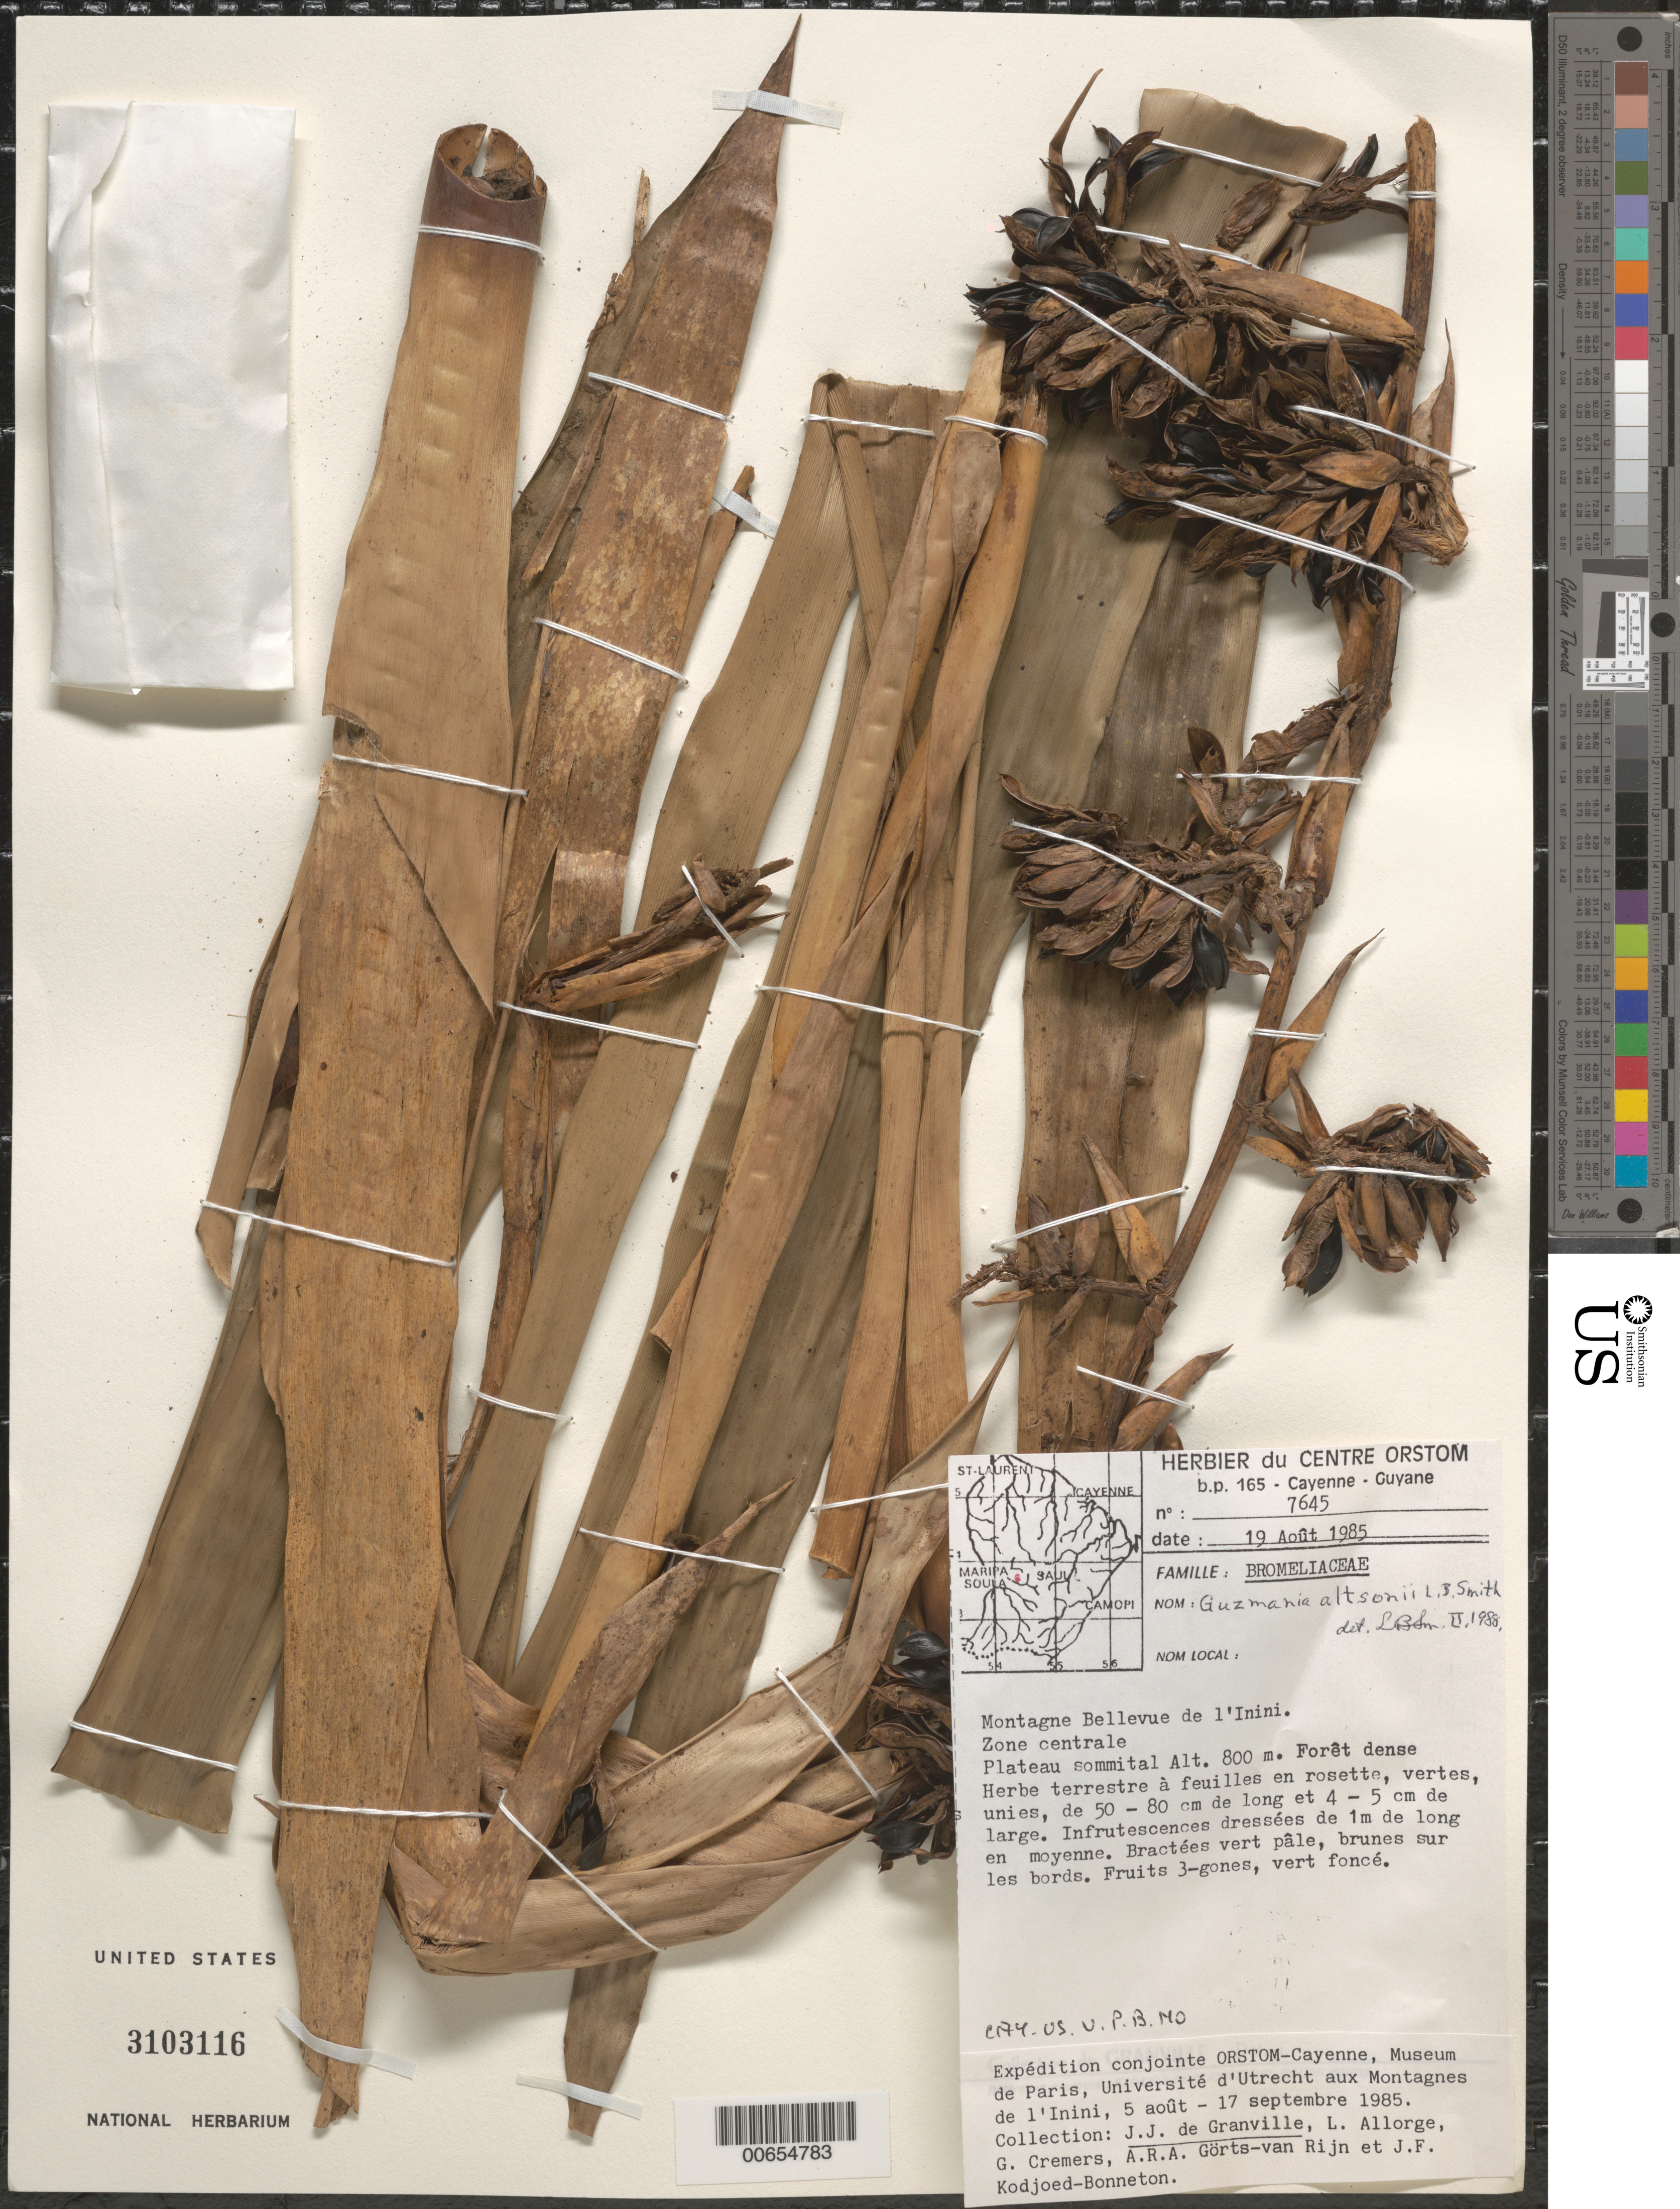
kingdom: Plantae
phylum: Tracheophyta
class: Liliopsida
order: Poales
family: Bromeliaceae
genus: Guzmania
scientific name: Guzmania altsonii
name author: L.B. Sm.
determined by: Smith, Lyman B., (US), NMNH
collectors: J.-J. de Granville, L. Allorge, G. Cremers, A. .R. A. Görts-van Rijn & J. Kodjoed-Bonneton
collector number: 7645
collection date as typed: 19-Aug-85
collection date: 1985-08-19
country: French Guiana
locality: Montagnes Bellevue de l'Inini, zone centrale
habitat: Forêt dense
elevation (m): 800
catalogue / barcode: US 3103116